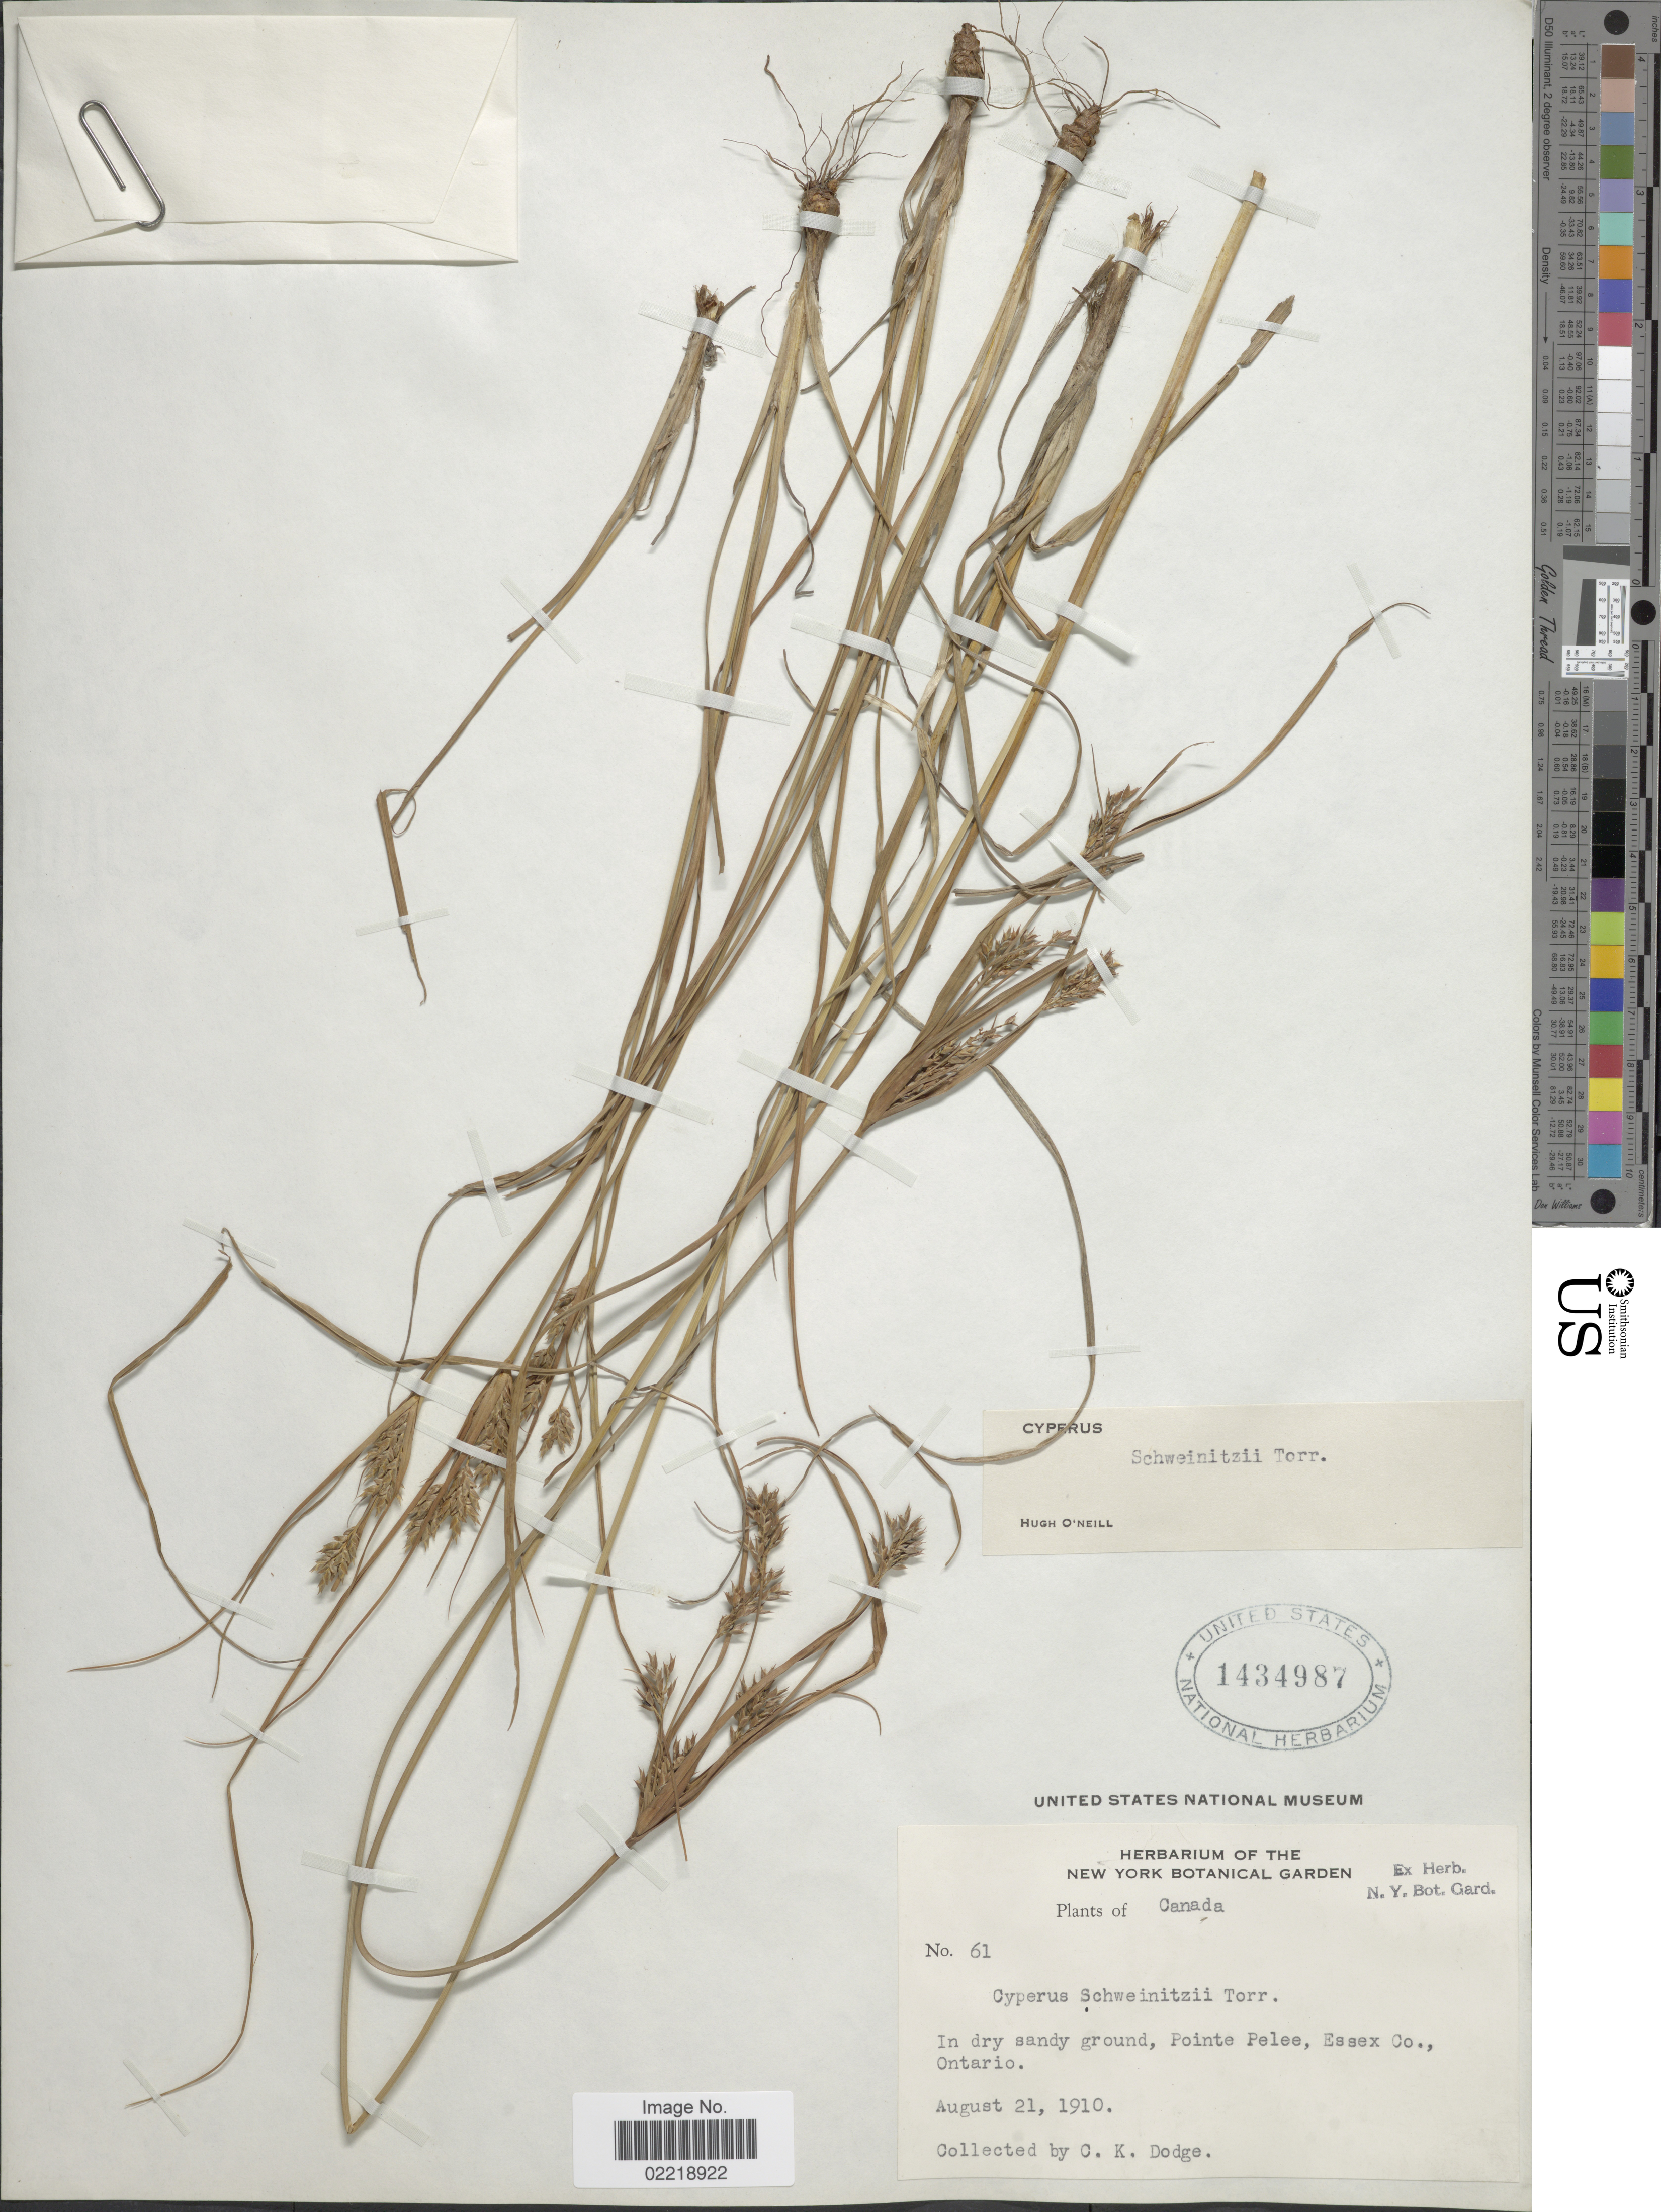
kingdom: Plantae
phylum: Tracheophyta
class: Liliopsida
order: Poales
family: Cyperaceae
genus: Cyperus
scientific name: Cyperus schweinitzii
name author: Torr.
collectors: C. Dodge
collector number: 61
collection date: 1910-08-21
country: Canada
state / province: Ontario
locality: In dry sandy ground, Pointe Pelee, Essex Co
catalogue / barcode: US 1434987